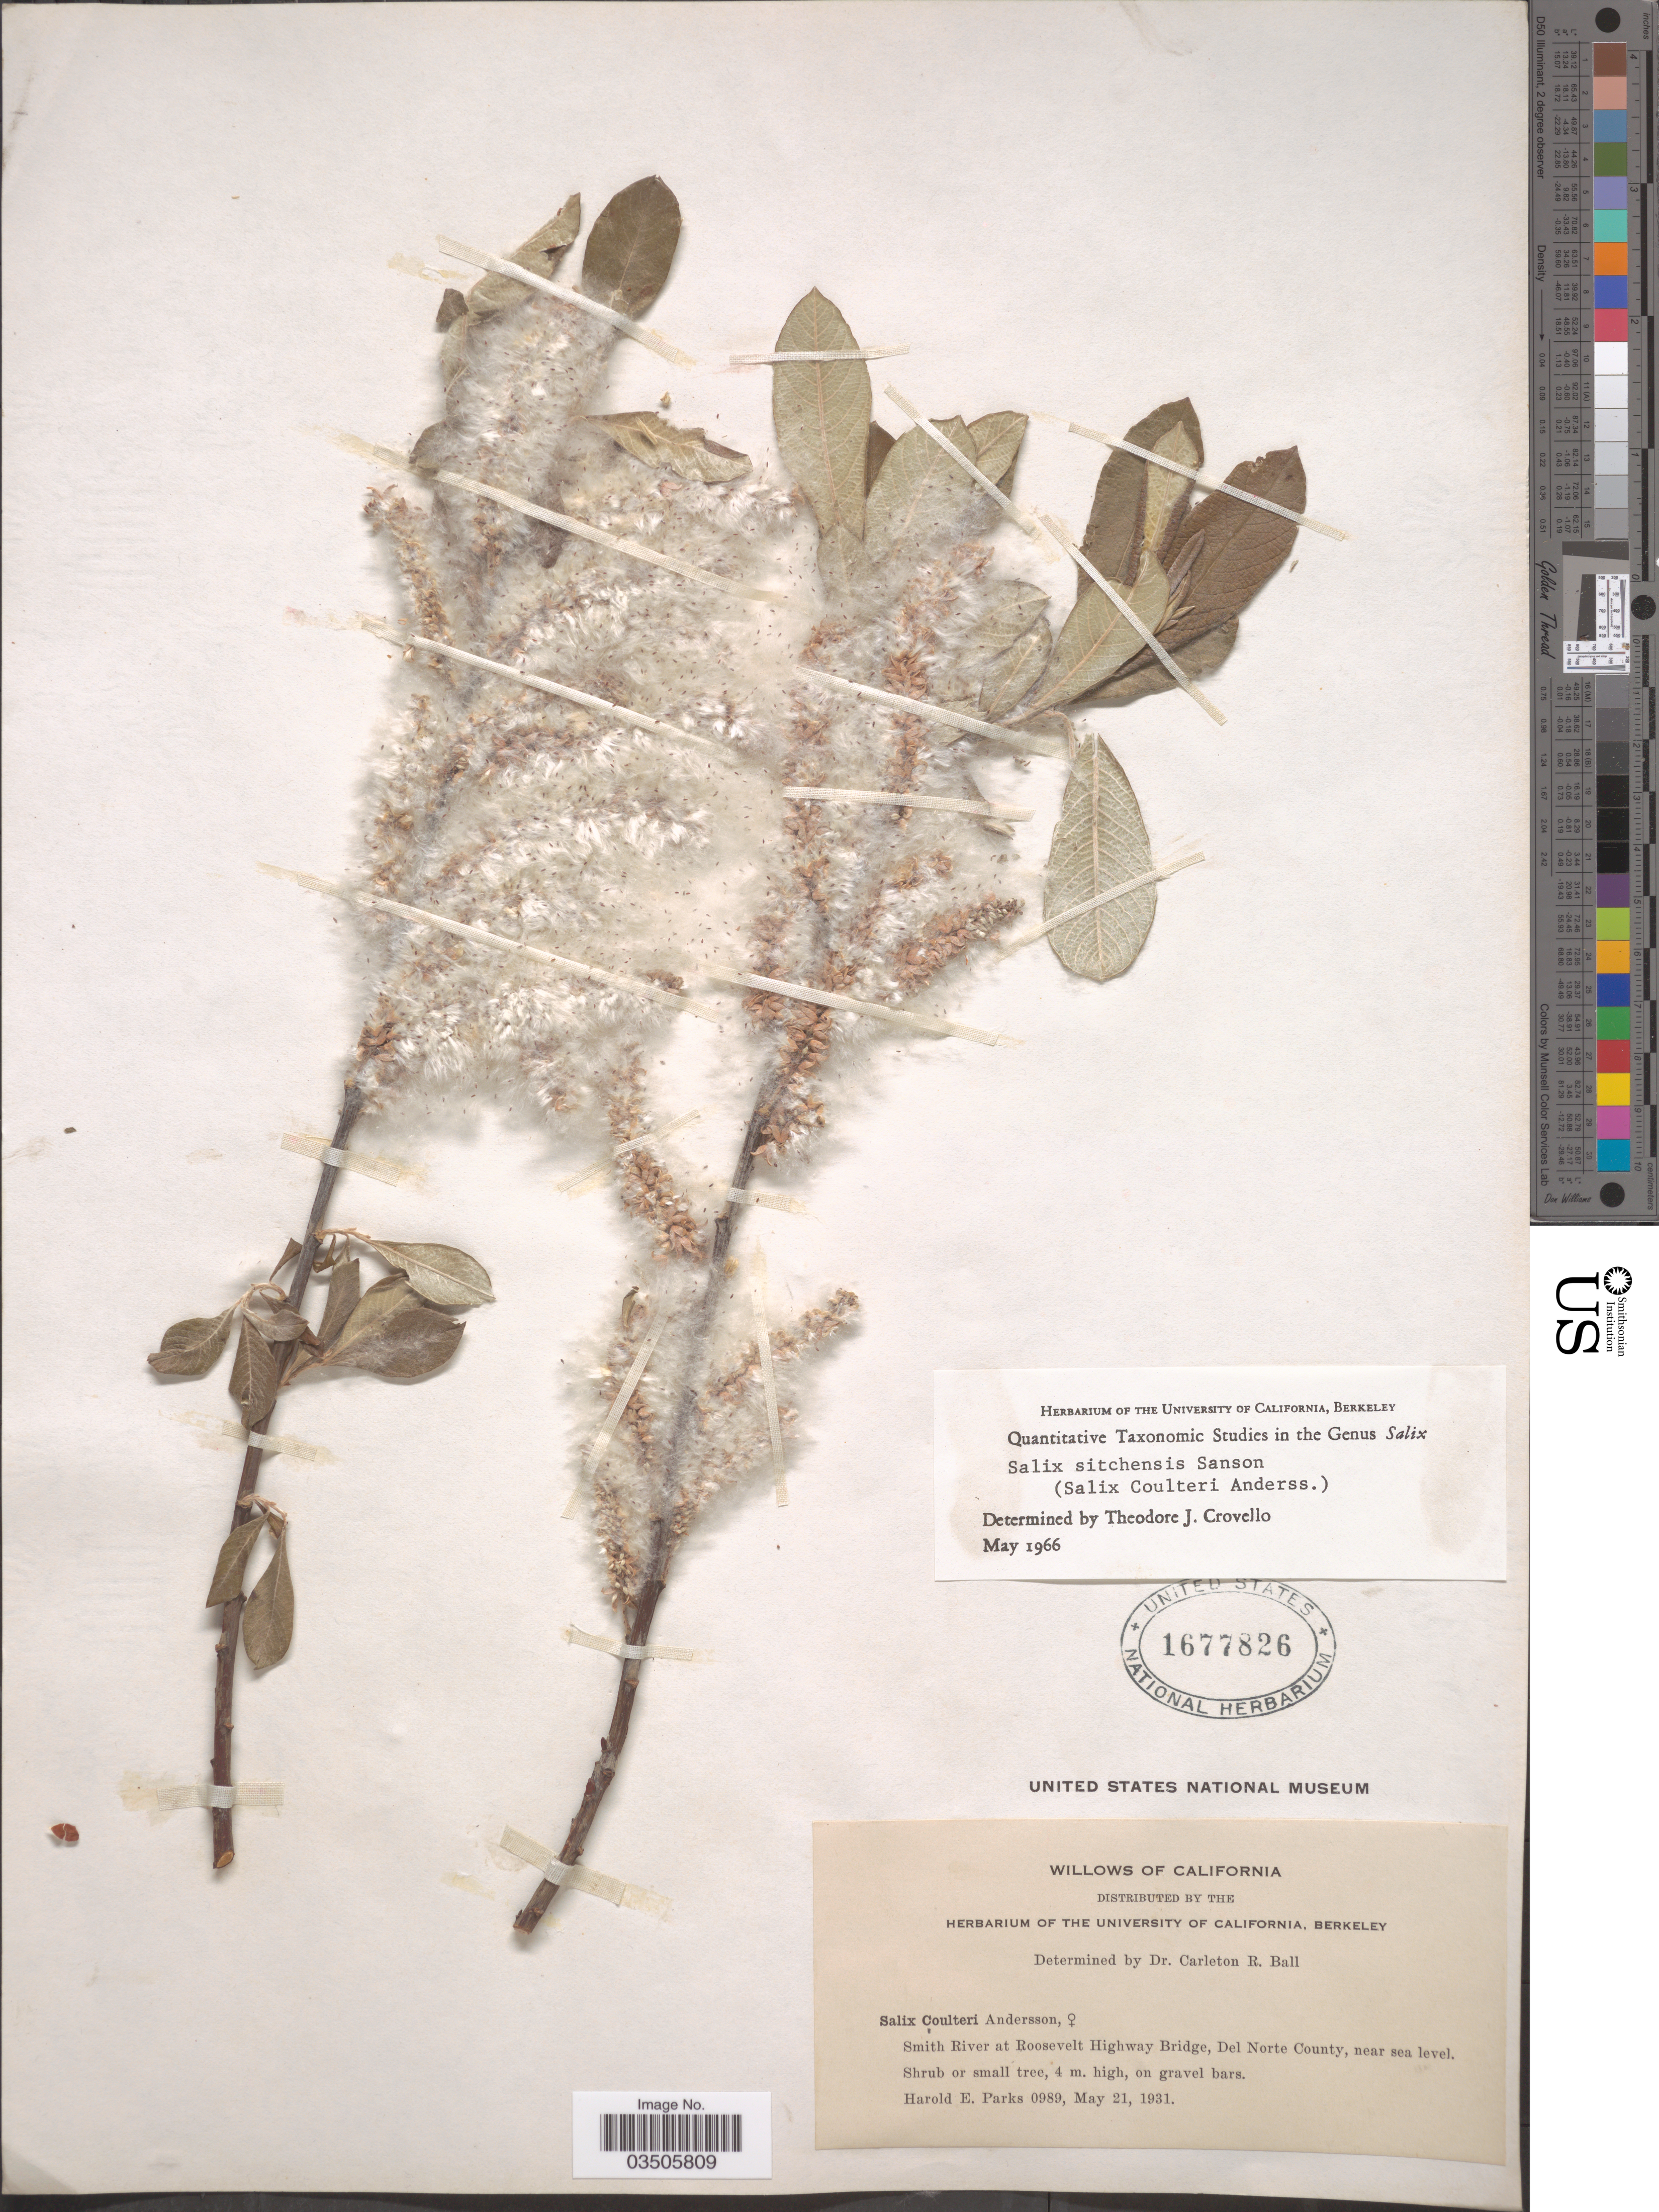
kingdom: Plantae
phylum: Tracheophyta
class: Magnoliopsida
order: Malpighiales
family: Salicaceae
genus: Salix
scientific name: Salix sitchensis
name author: Sanson ex Bong.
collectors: H. E. Parks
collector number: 0989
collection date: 1931-05-21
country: United States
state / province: California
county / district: Del Norte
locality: Smith River at Roosevelt Highway Bridge, Del Norte County.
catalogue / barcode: US 1677826